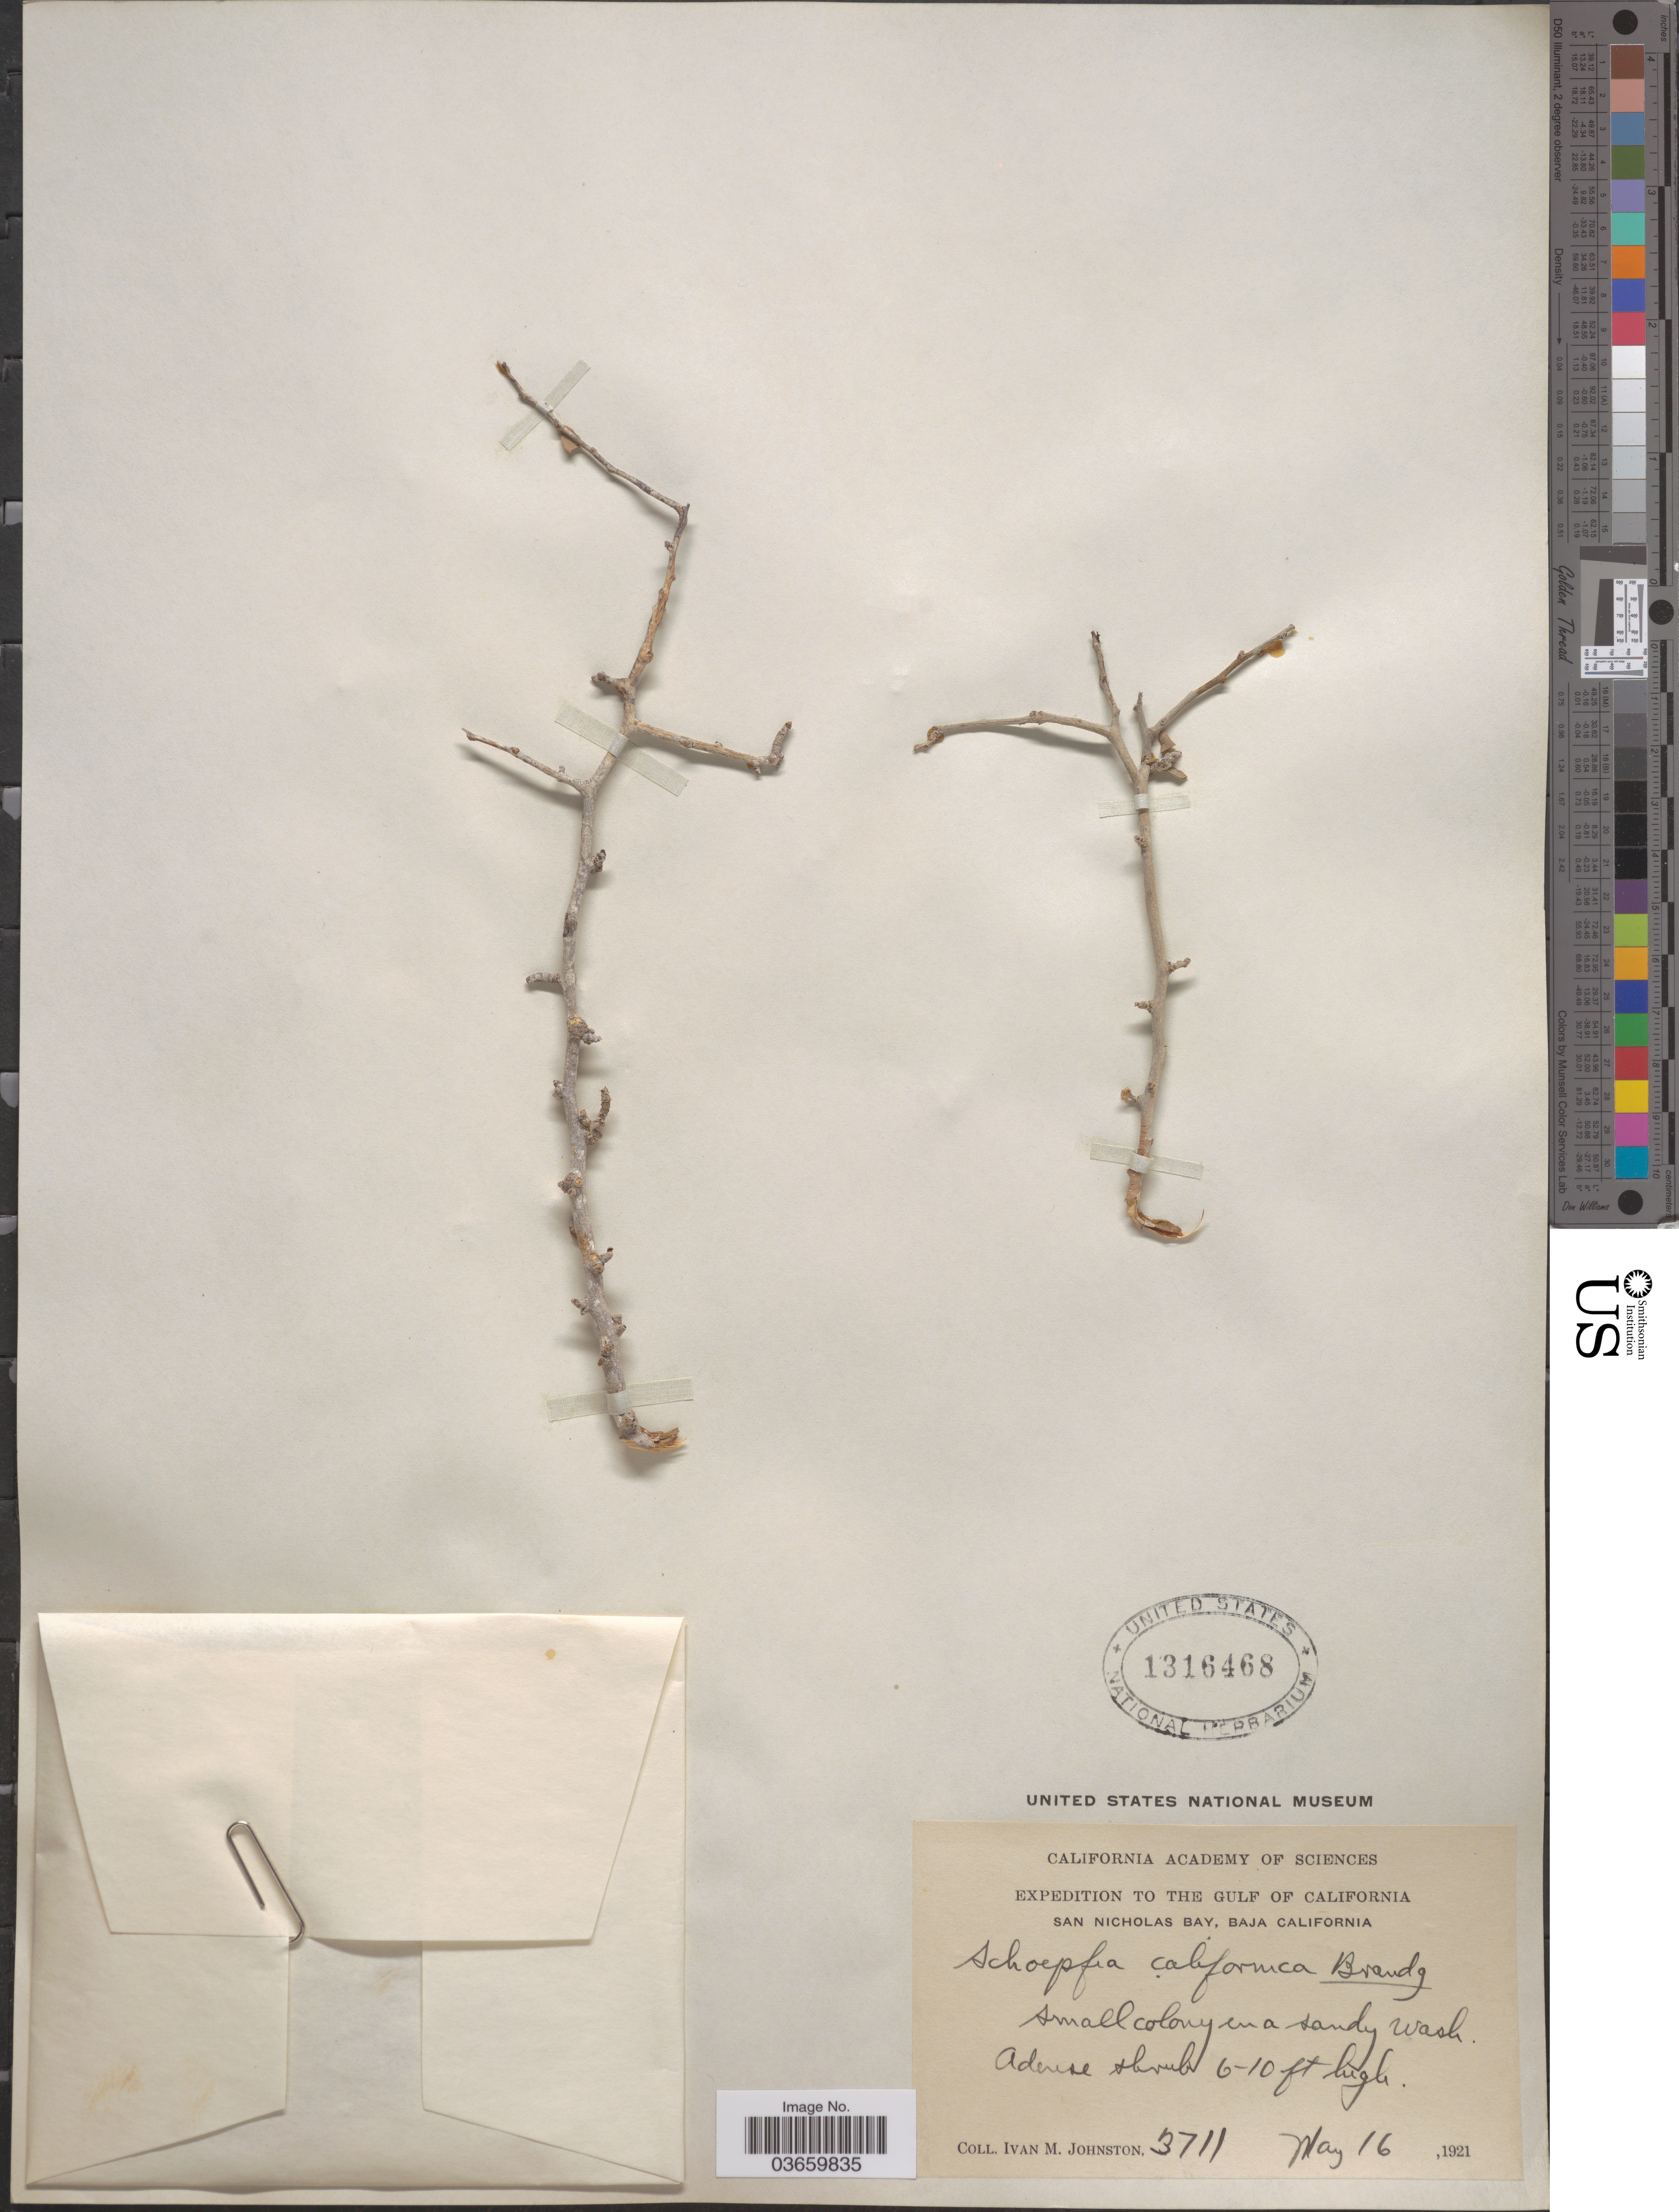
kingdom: Plantae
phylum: Tracheophyta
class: Magnoliopsida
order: Santalales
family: Schoepfiaceae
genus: Schoepfia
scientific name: Schoepfia californica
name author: Brandegee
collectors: I.M. Johnston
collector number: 3711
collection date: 1921-05-16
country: Mexico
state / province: Baja California Sur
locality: The Gulf of California. San Nicholas Bay.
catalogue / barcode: US 1316468